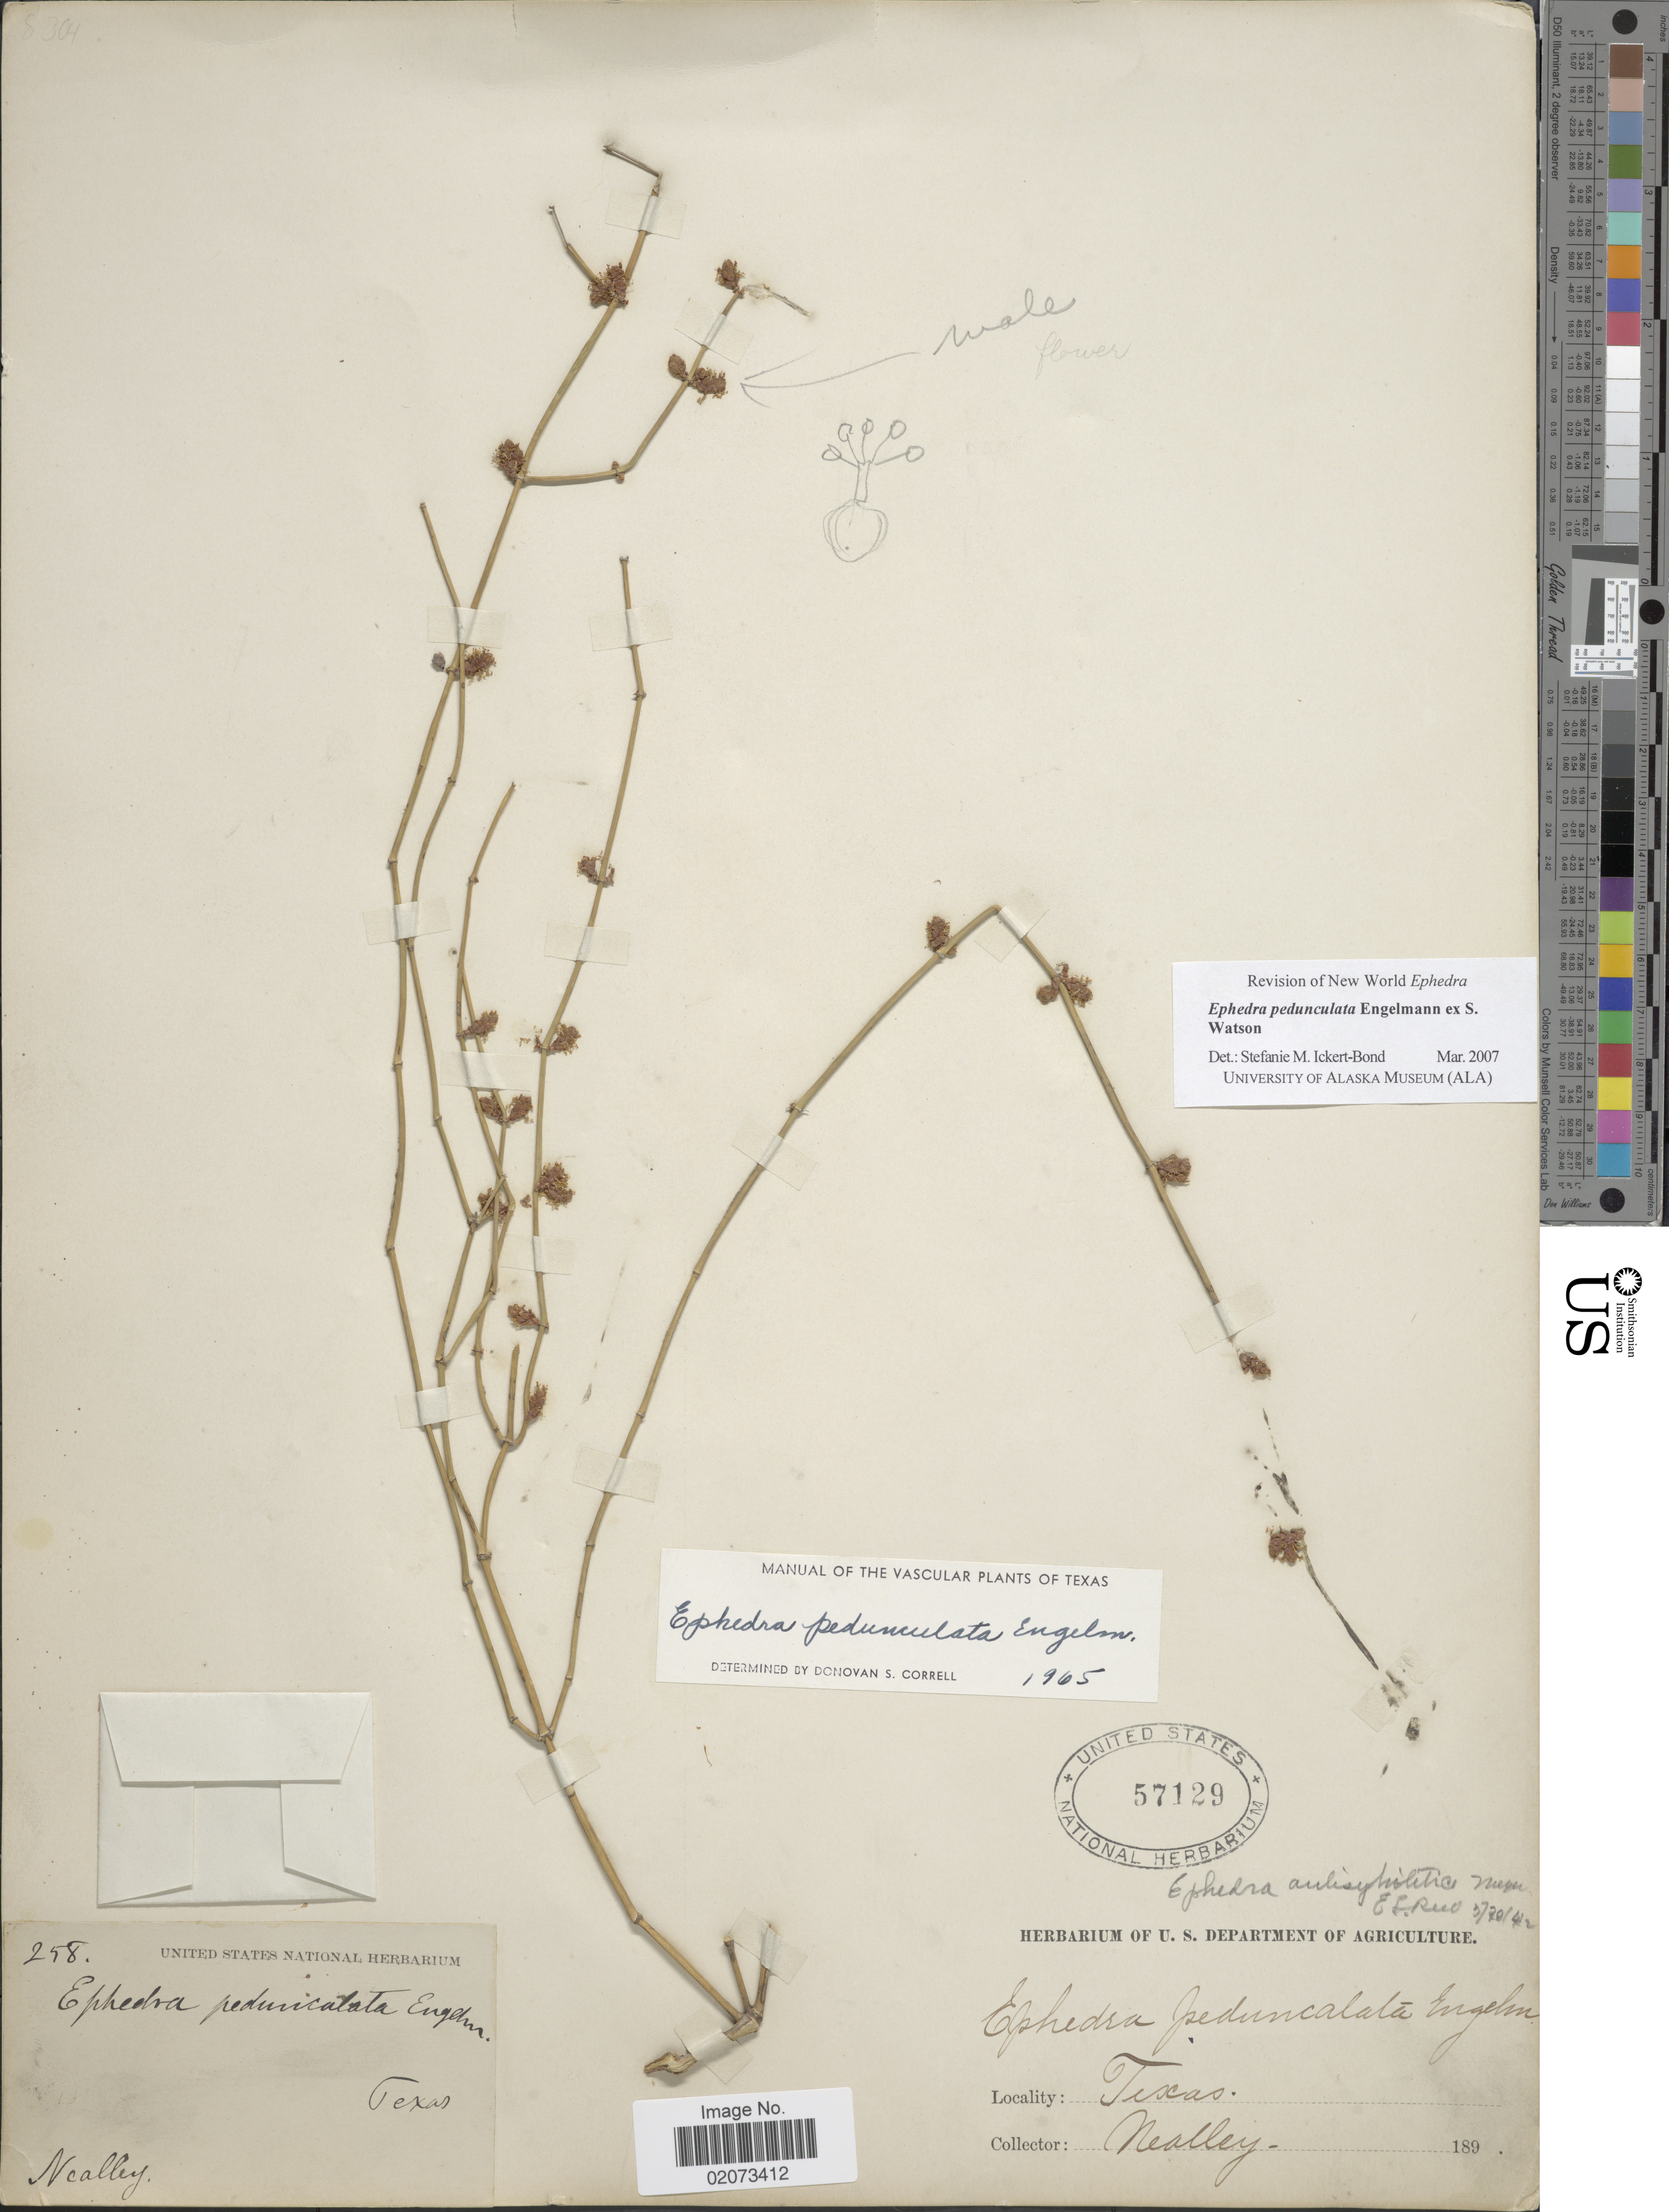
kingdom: Plantae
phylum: Tracheophyta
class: Gnetopsida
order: Ephedrales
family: Ephedraceae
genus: Ephedra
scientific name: Ephedra pedunculata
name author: Engelm. ex S. Watson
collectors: G. C. Nealley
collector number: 258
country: United States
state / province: Texas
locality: Texas.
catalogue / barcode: US 57129